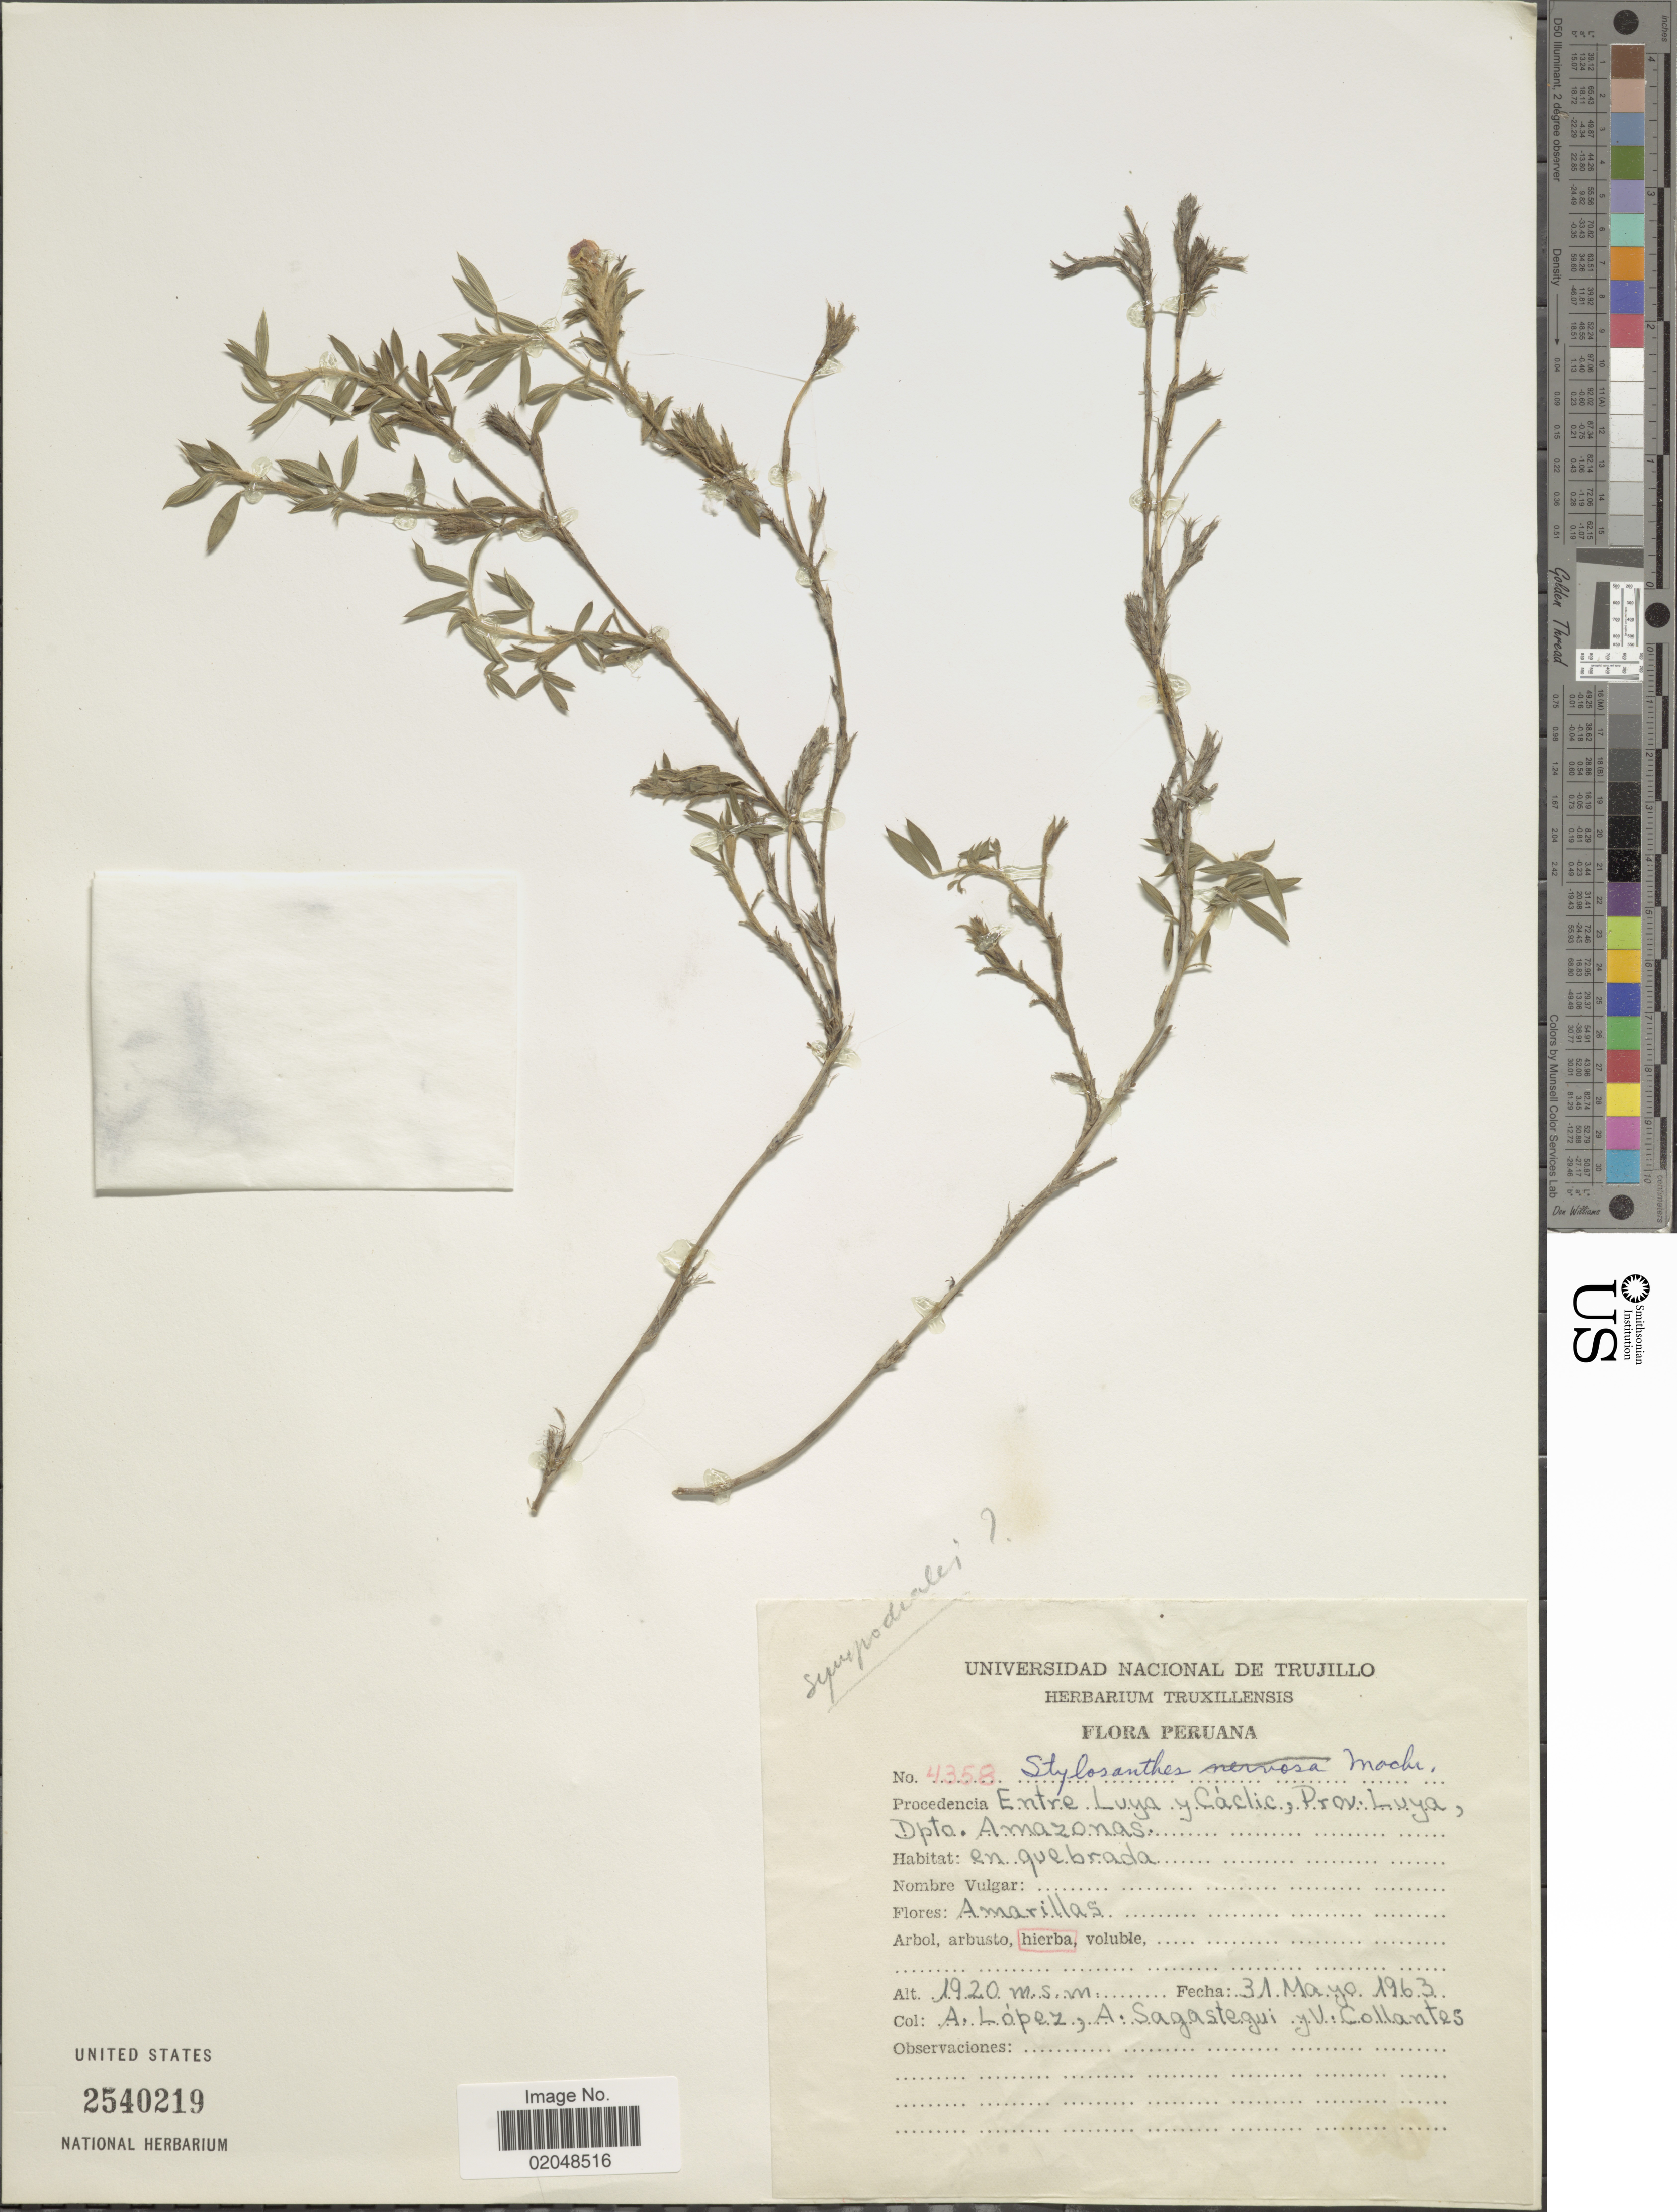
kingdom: Plantae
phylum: Tracheophyta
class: Magnoliopsida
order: Fabales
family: Fabaceae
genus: Stylosanthes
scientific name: Stylosanthes sympodialis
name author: Taub.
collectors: A. López, A. Sagastegui & V. Collantes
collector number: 4358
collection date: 1963-05-31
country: Peru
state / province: Amazonas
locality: Entre luya y Caclic, Prov. Luya, en quebrada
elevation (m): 1920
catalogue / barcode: US 2540219